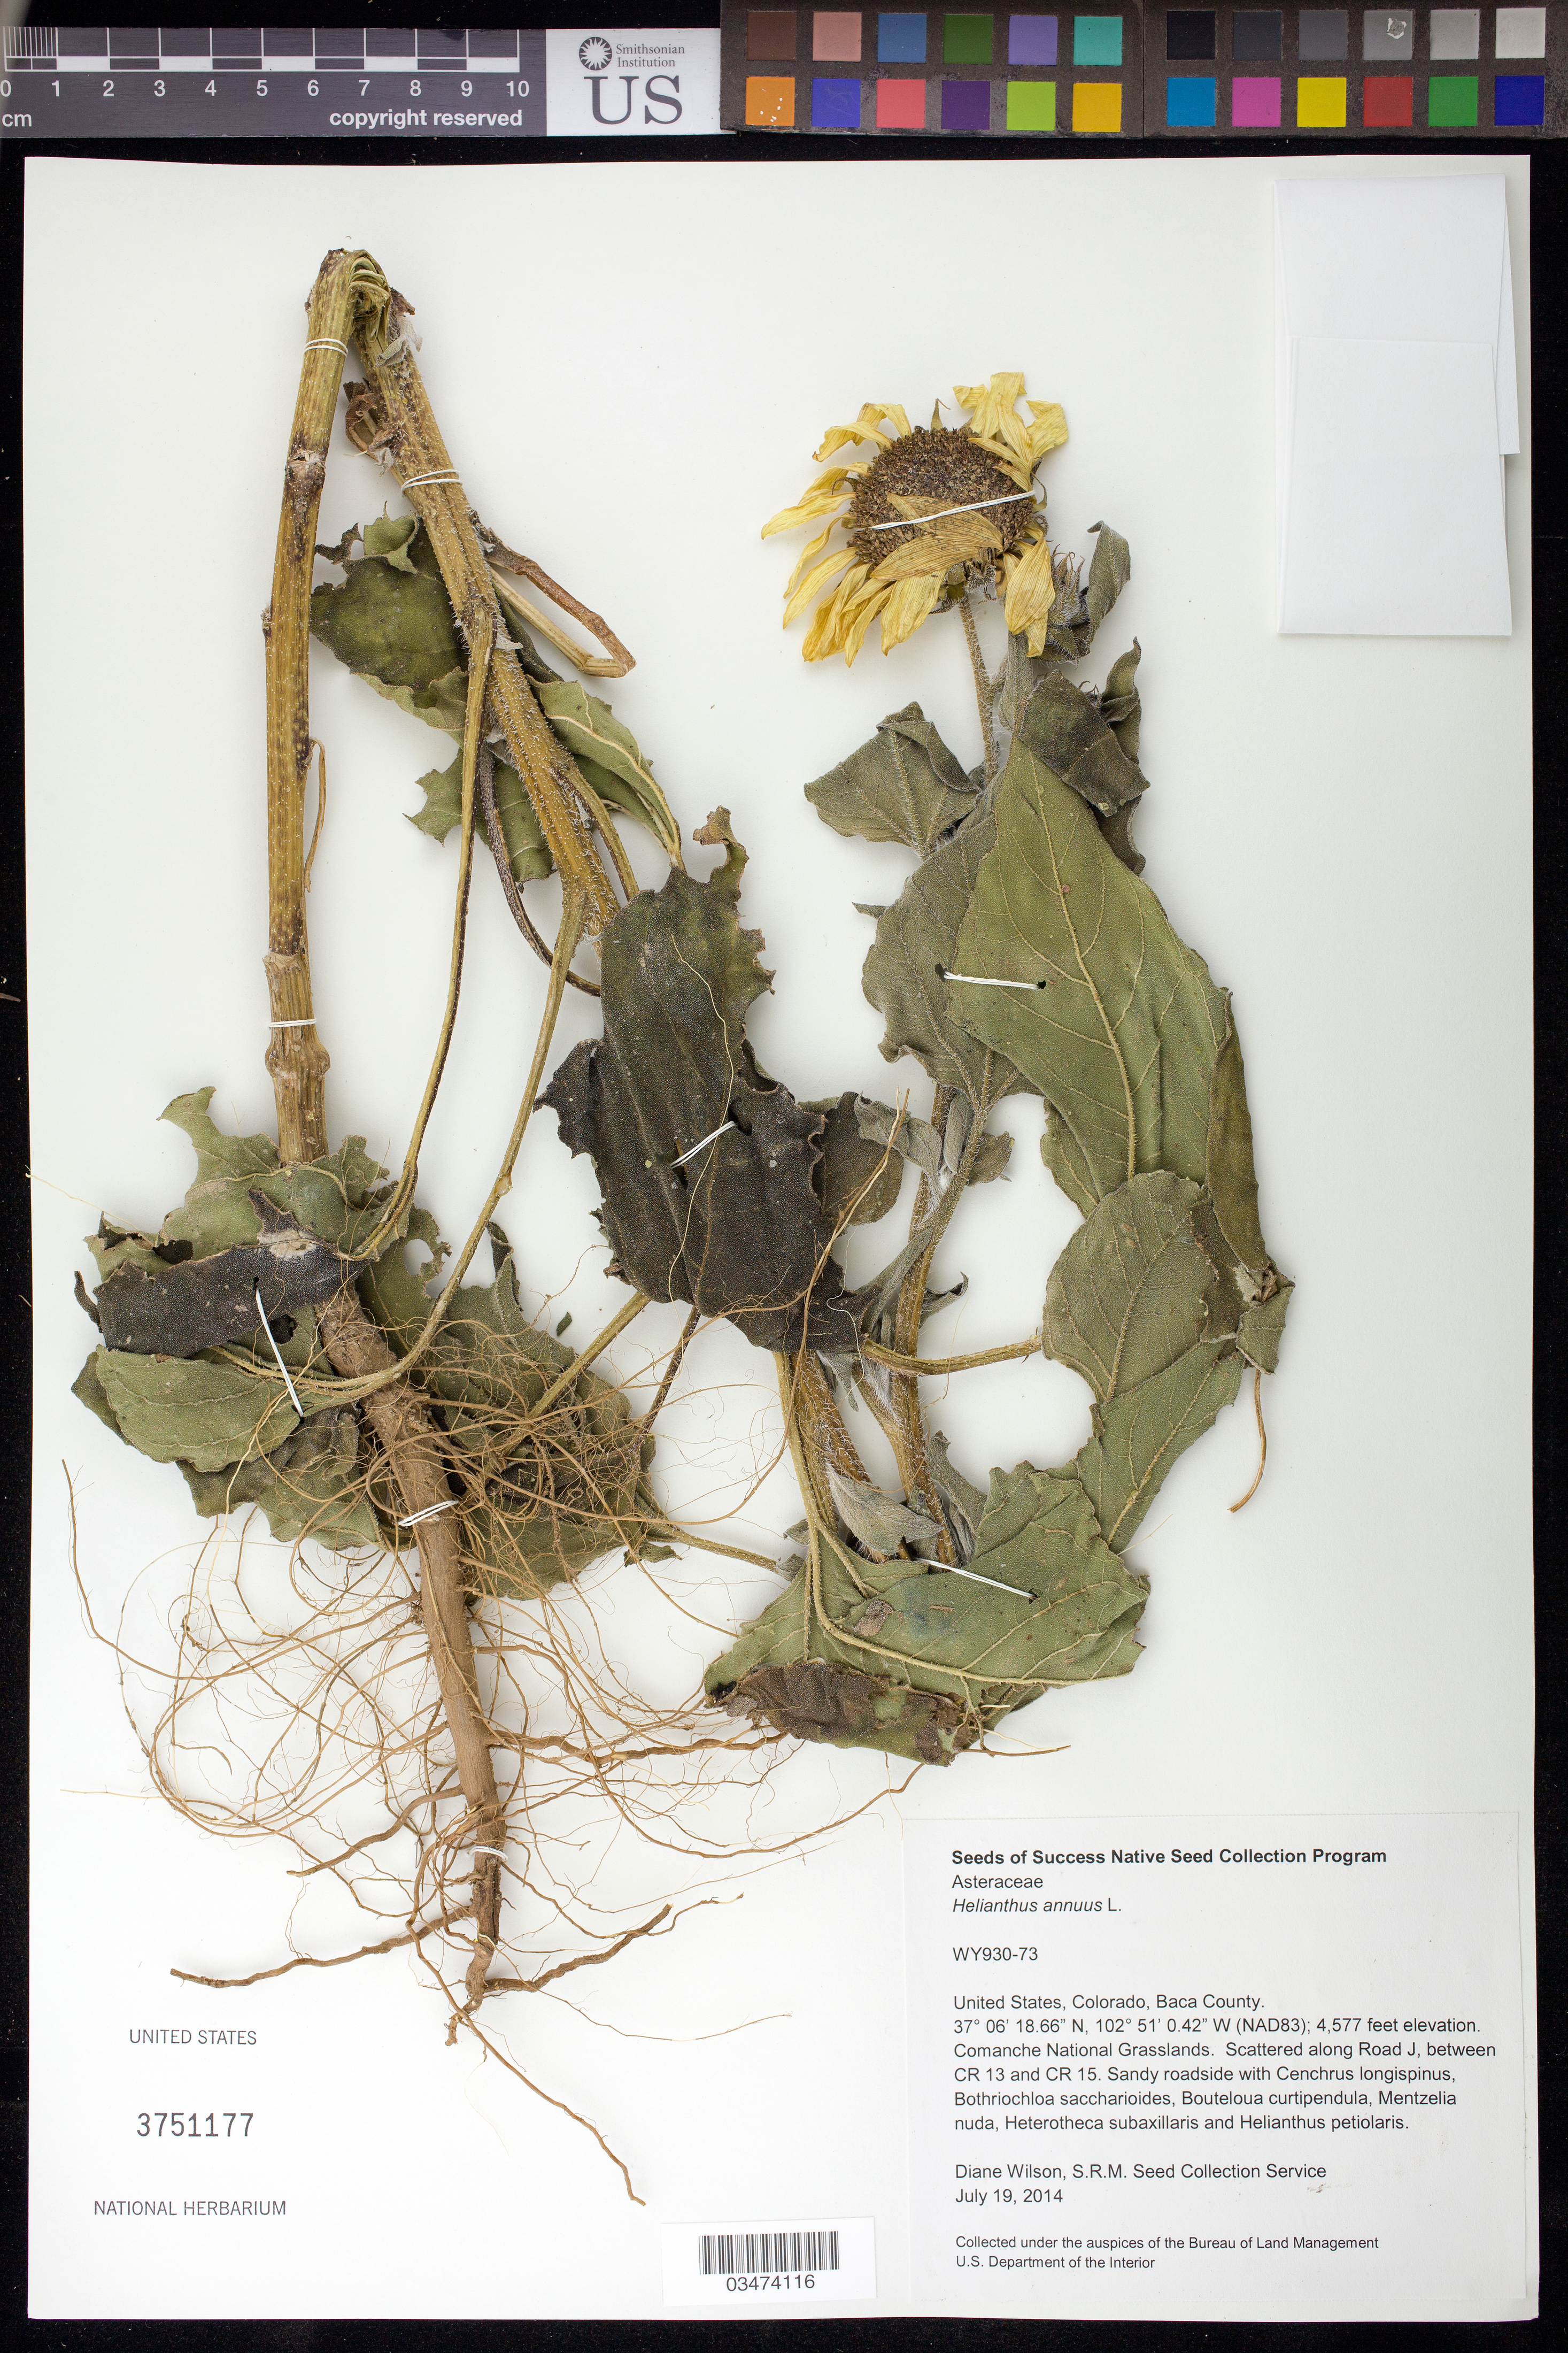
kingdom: Plantae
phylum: Tracheophyta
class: Magnoliopsida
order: Asterales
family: Asteraceae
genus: Helianthus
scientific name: Helianthus annuus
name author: L.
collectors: D. Wilson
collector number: WY930-73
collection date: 2014-07-19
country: United States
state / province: Colorado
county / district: Baca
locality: Comanche National Grasslands. Along Road J, between CR 13 and CR 15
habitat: Sandy roadside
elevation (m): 1395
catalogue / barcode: US 3751177